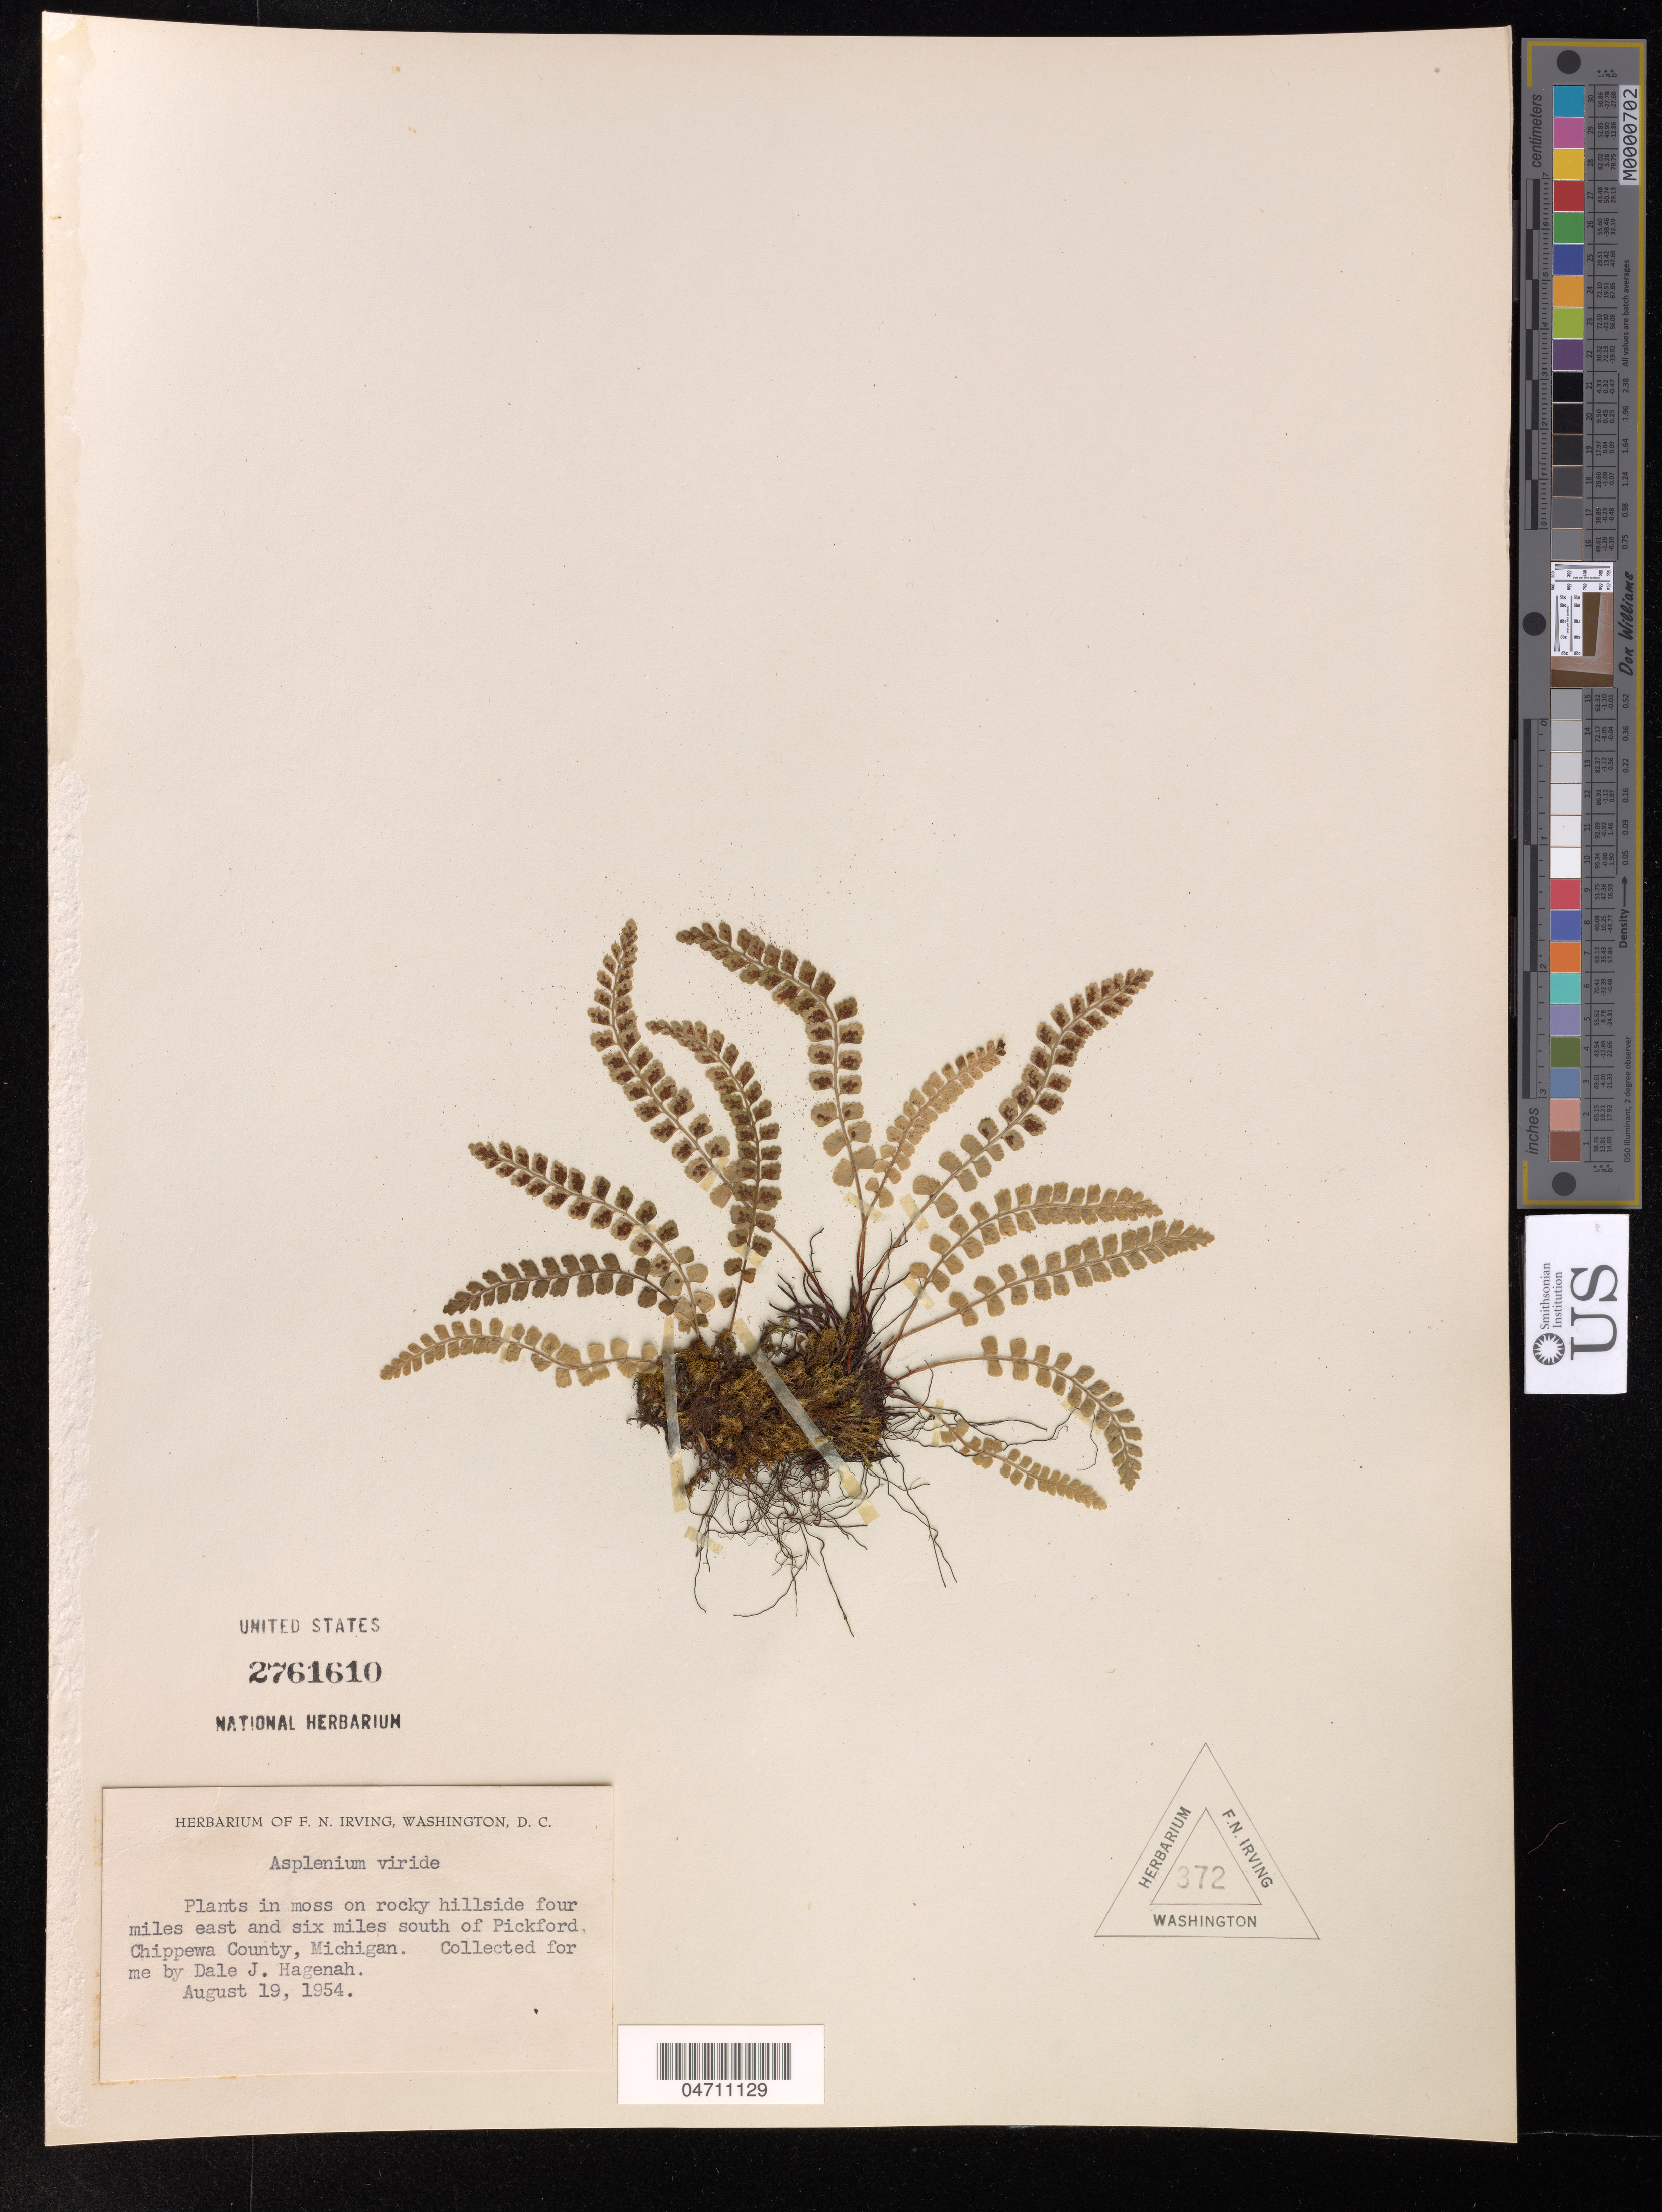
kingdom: Plantae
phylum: Tracheophyta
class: Polypodiopsida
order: Polypodiales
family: Aspleniaceae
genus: Asplenium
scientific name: Asplenium viride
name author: Huds.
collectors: D. Hagenah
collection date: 1954-08-19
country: United States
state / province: Michigan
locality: Four miles east and six miles south of Pickford, Chippewa County.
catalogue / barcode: US 2761610